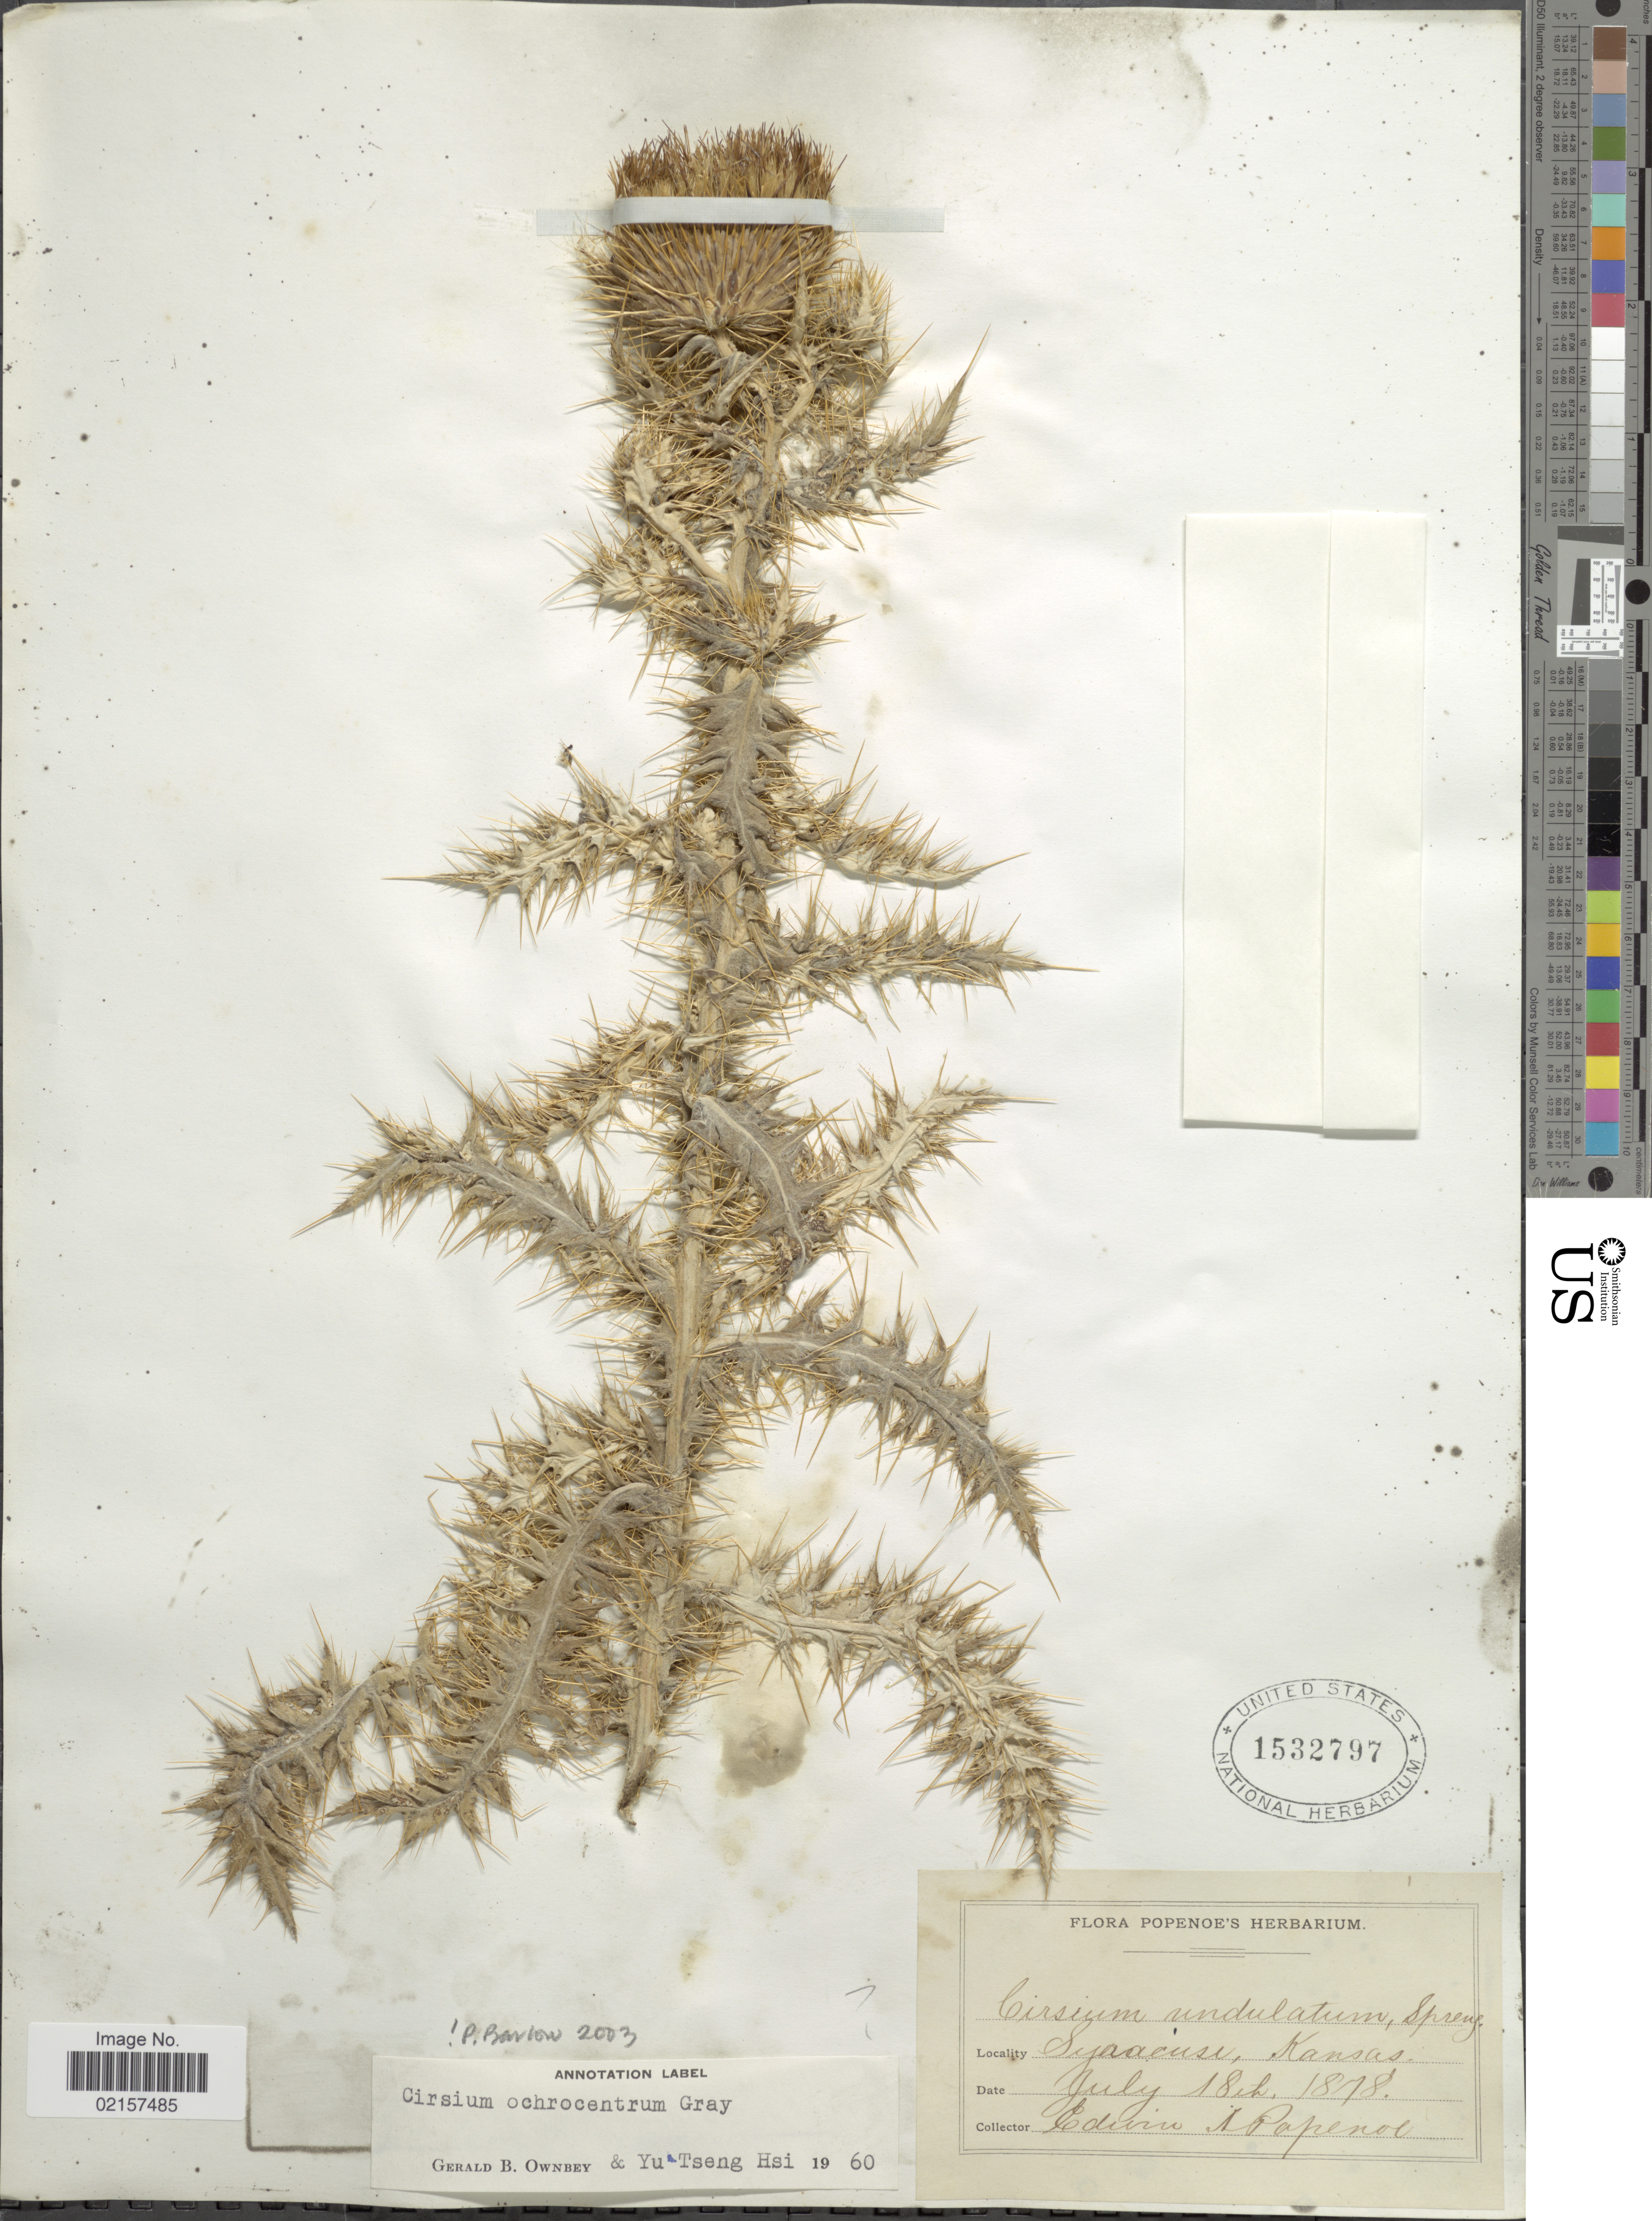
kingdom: Plantae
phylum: Tracheophyta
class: Magnoliopsida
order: Asterales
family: Asteraceae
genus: Cirsium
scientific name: Cirsium ochrocentrum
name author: A. Gray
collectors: E. A. Popenoe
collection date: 1878-07-18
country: United States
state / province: Kansas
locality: Syracuse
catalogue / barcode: US 1532797